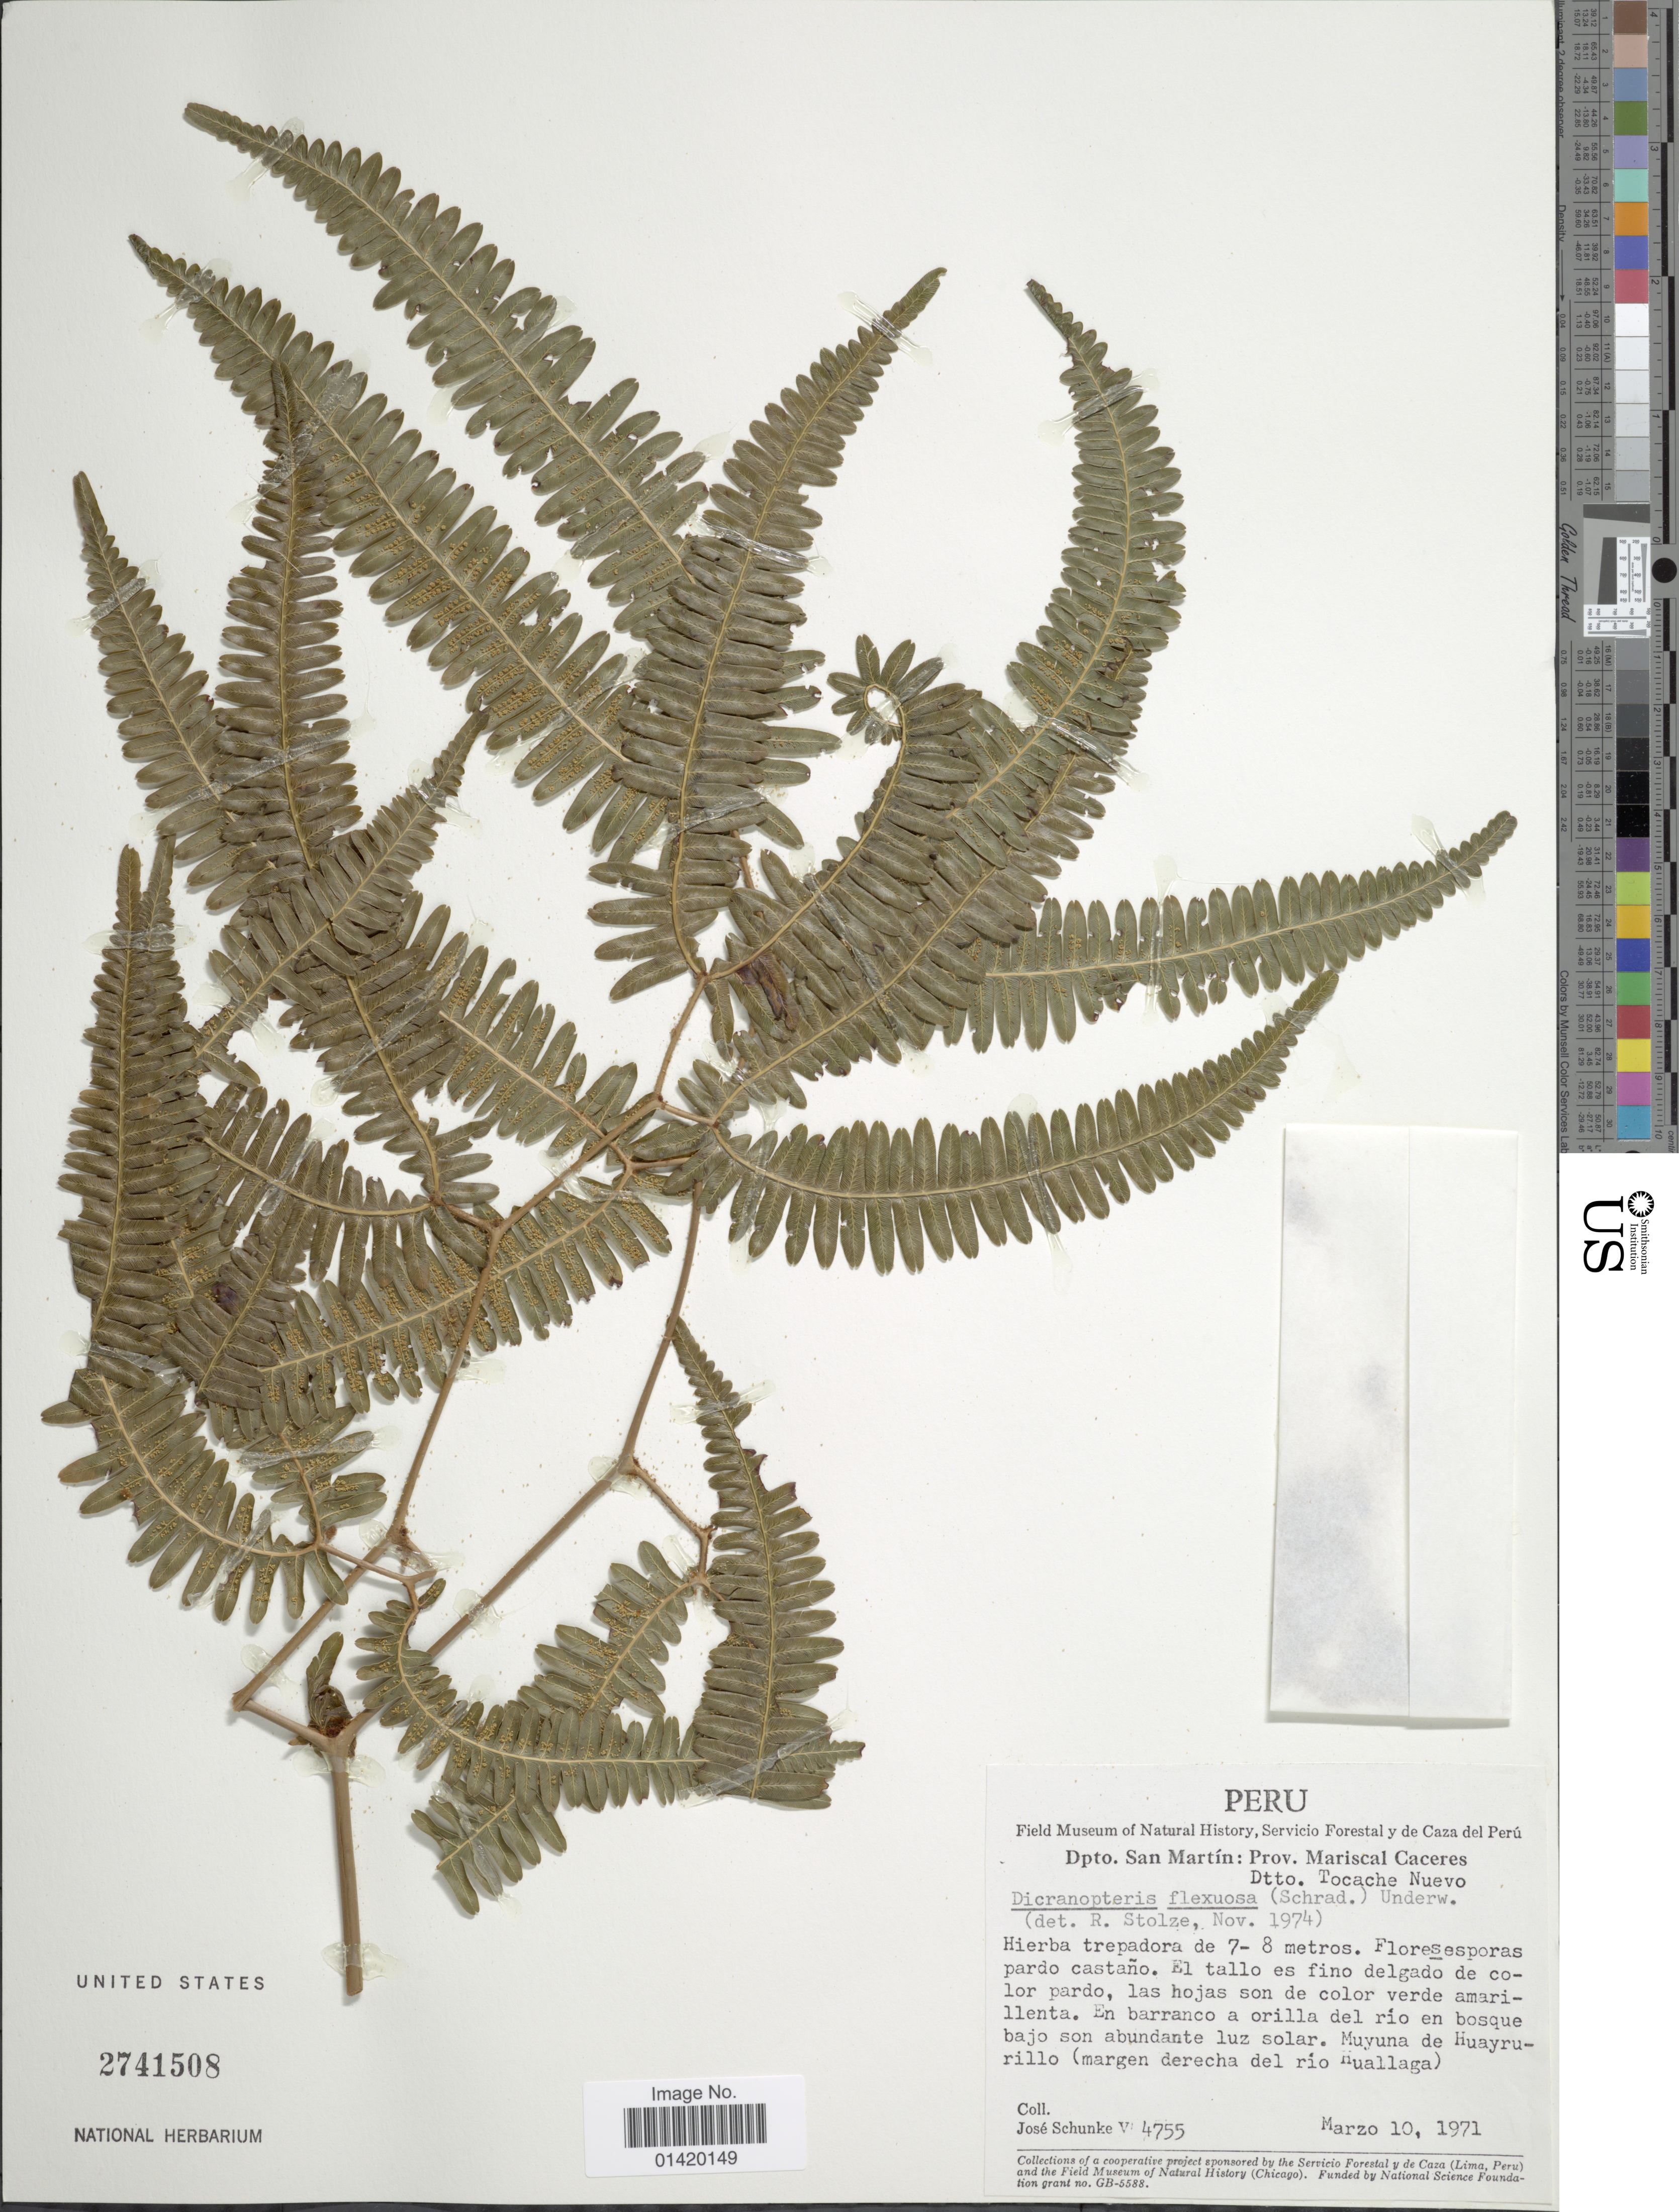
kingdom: Plantae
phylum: Tracheophyta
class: Polypodiopsida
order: Gleicheniales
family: Gleicheniaceae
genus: Dicranopteris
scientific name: Dicranopteris flexuosa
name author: (Schrad.) Underw.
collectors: J. Schunke Vigo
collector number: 4755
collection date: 1971-03-10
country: Peru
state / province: San Martín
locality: Dpto San Martín: Prov. Mariscal Caceres Dtto Tocache Nuevo. EN barranco a orilla del rio en bosque bajo son abundante luz solar. Muyana de Huayrurillo (margen derecha del rio Huallaga)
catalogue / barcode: US 2741508